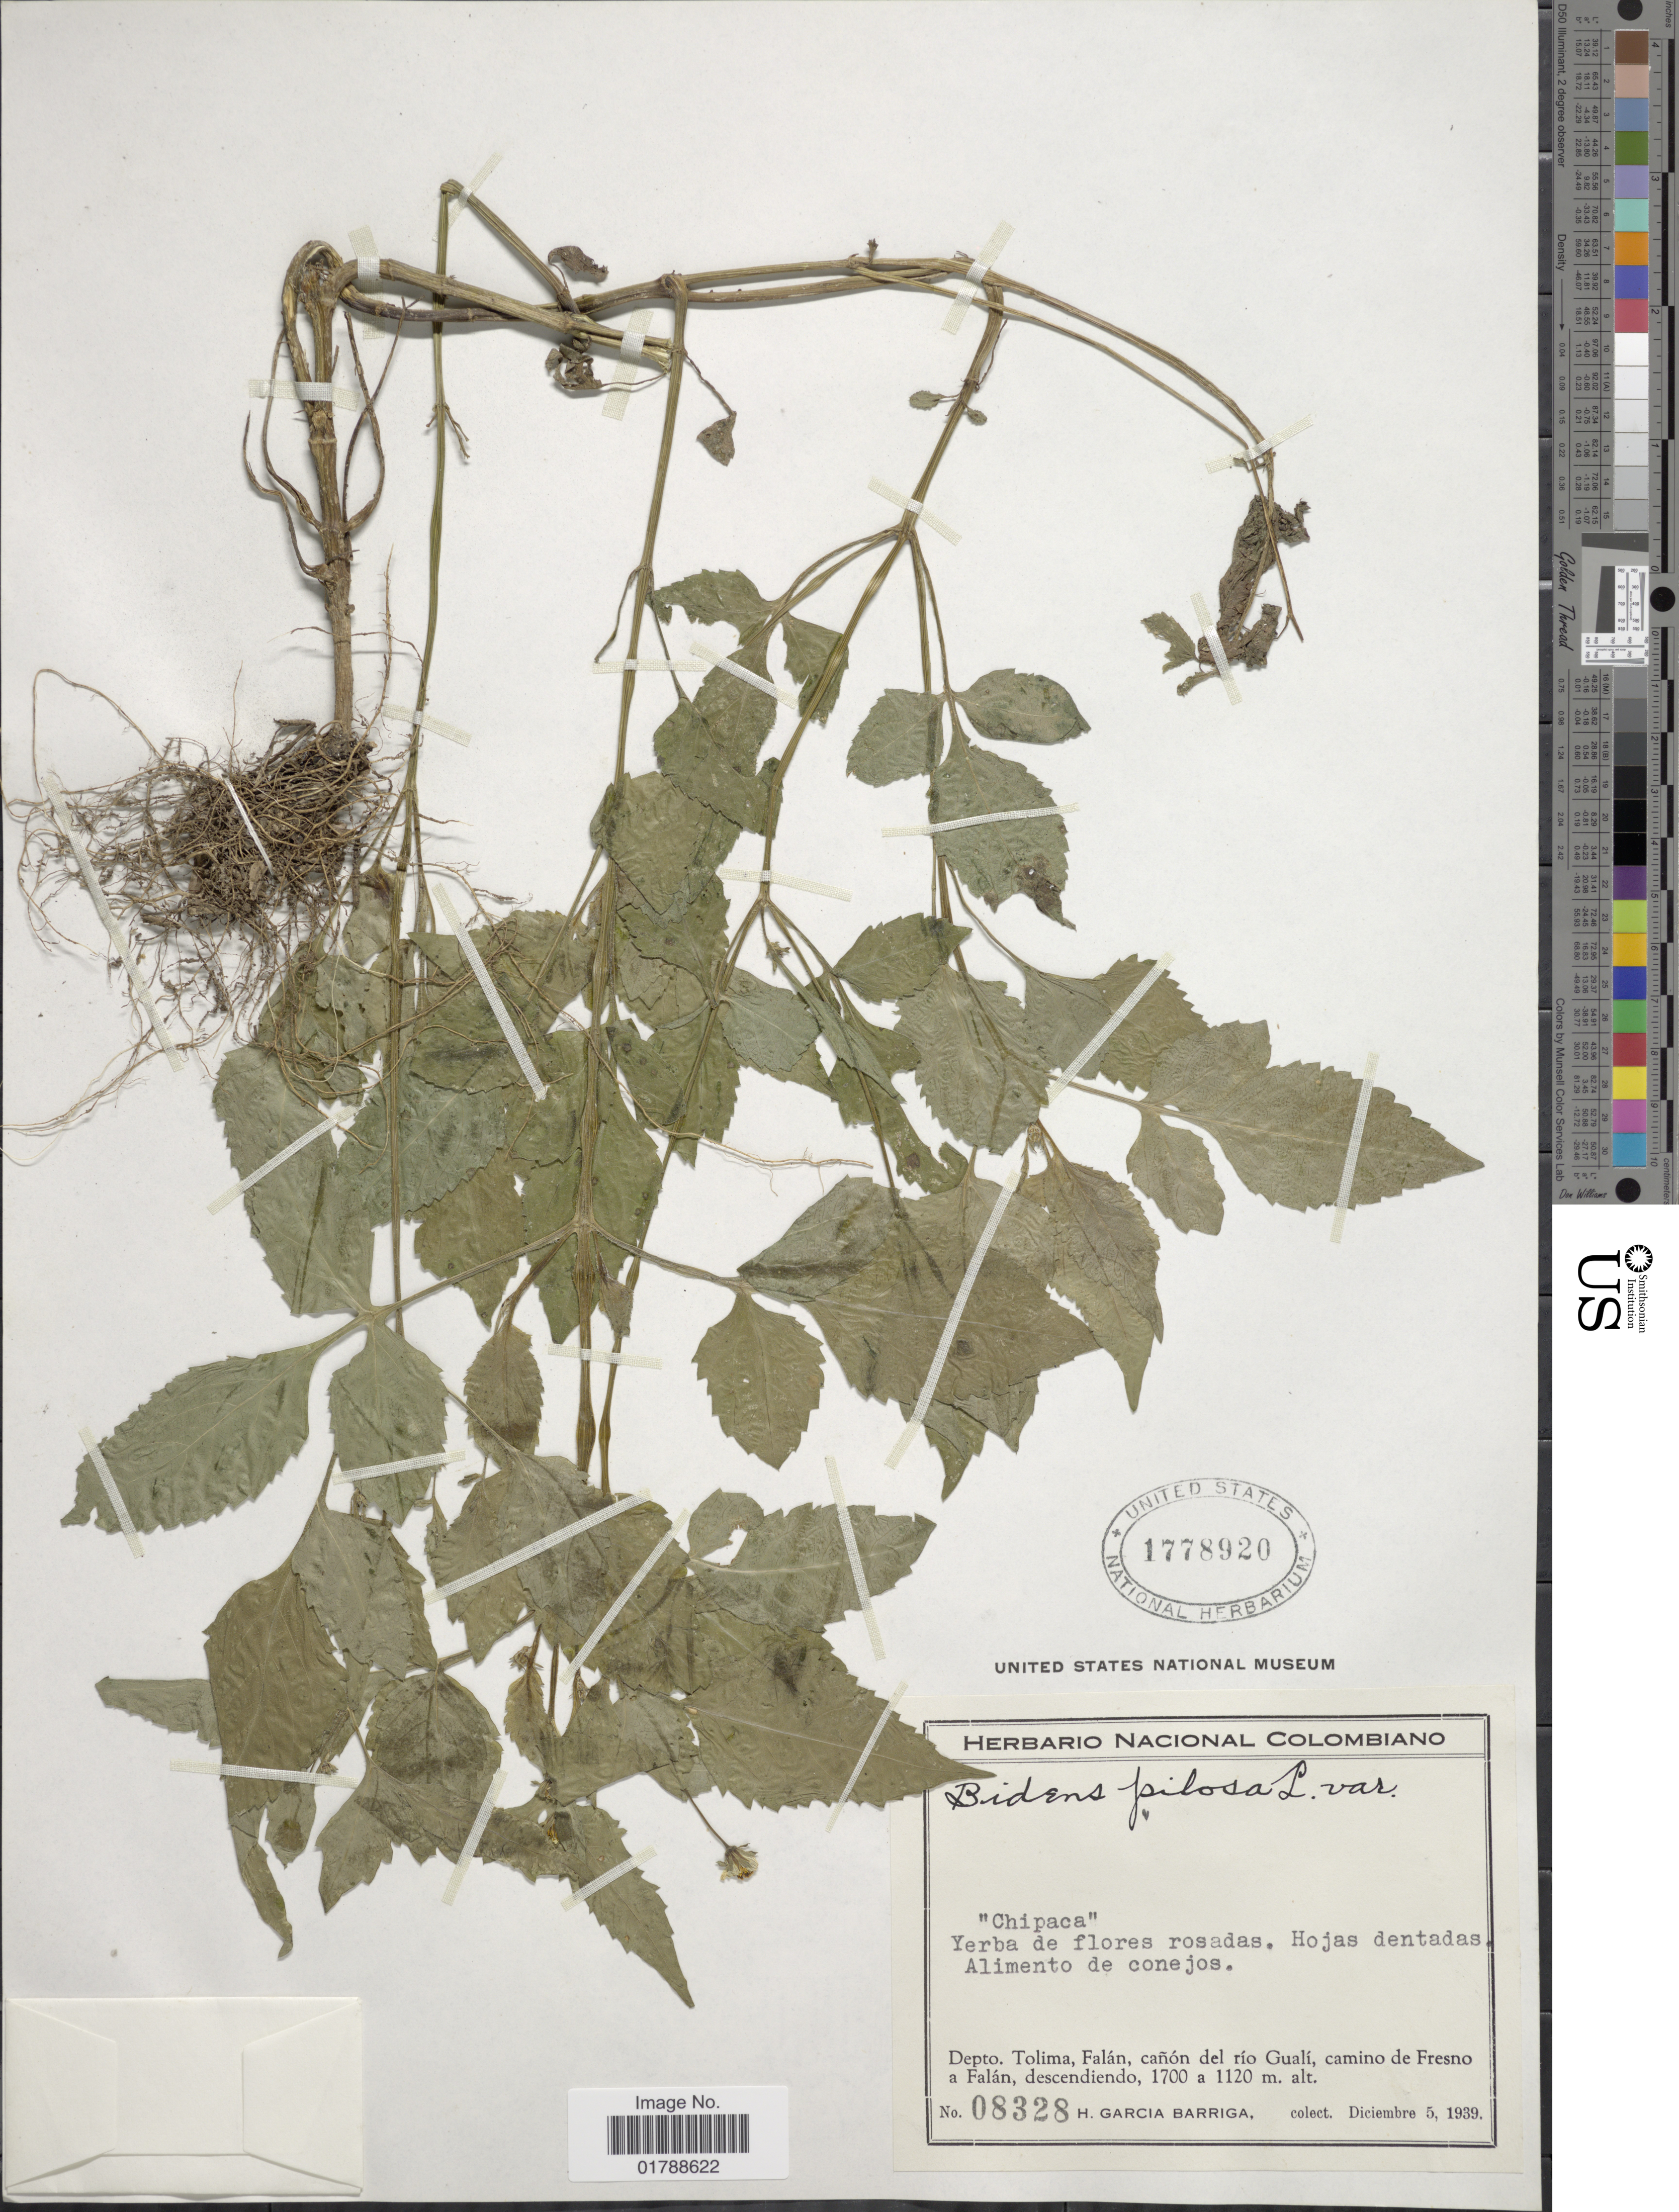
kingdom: Plantae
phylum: Tracheophyta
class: Magnoliopsida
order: Asterales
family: Asteraceae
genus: Bidens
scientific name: Bidens pilosa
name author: L.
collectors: H. García Barriga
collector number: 08328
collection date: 1939-12-05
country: Colombia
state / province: Tolima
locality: Falán, cañón del río Gualí, camino de Fresno a Falán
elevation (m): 1120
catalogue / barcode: US 1778920